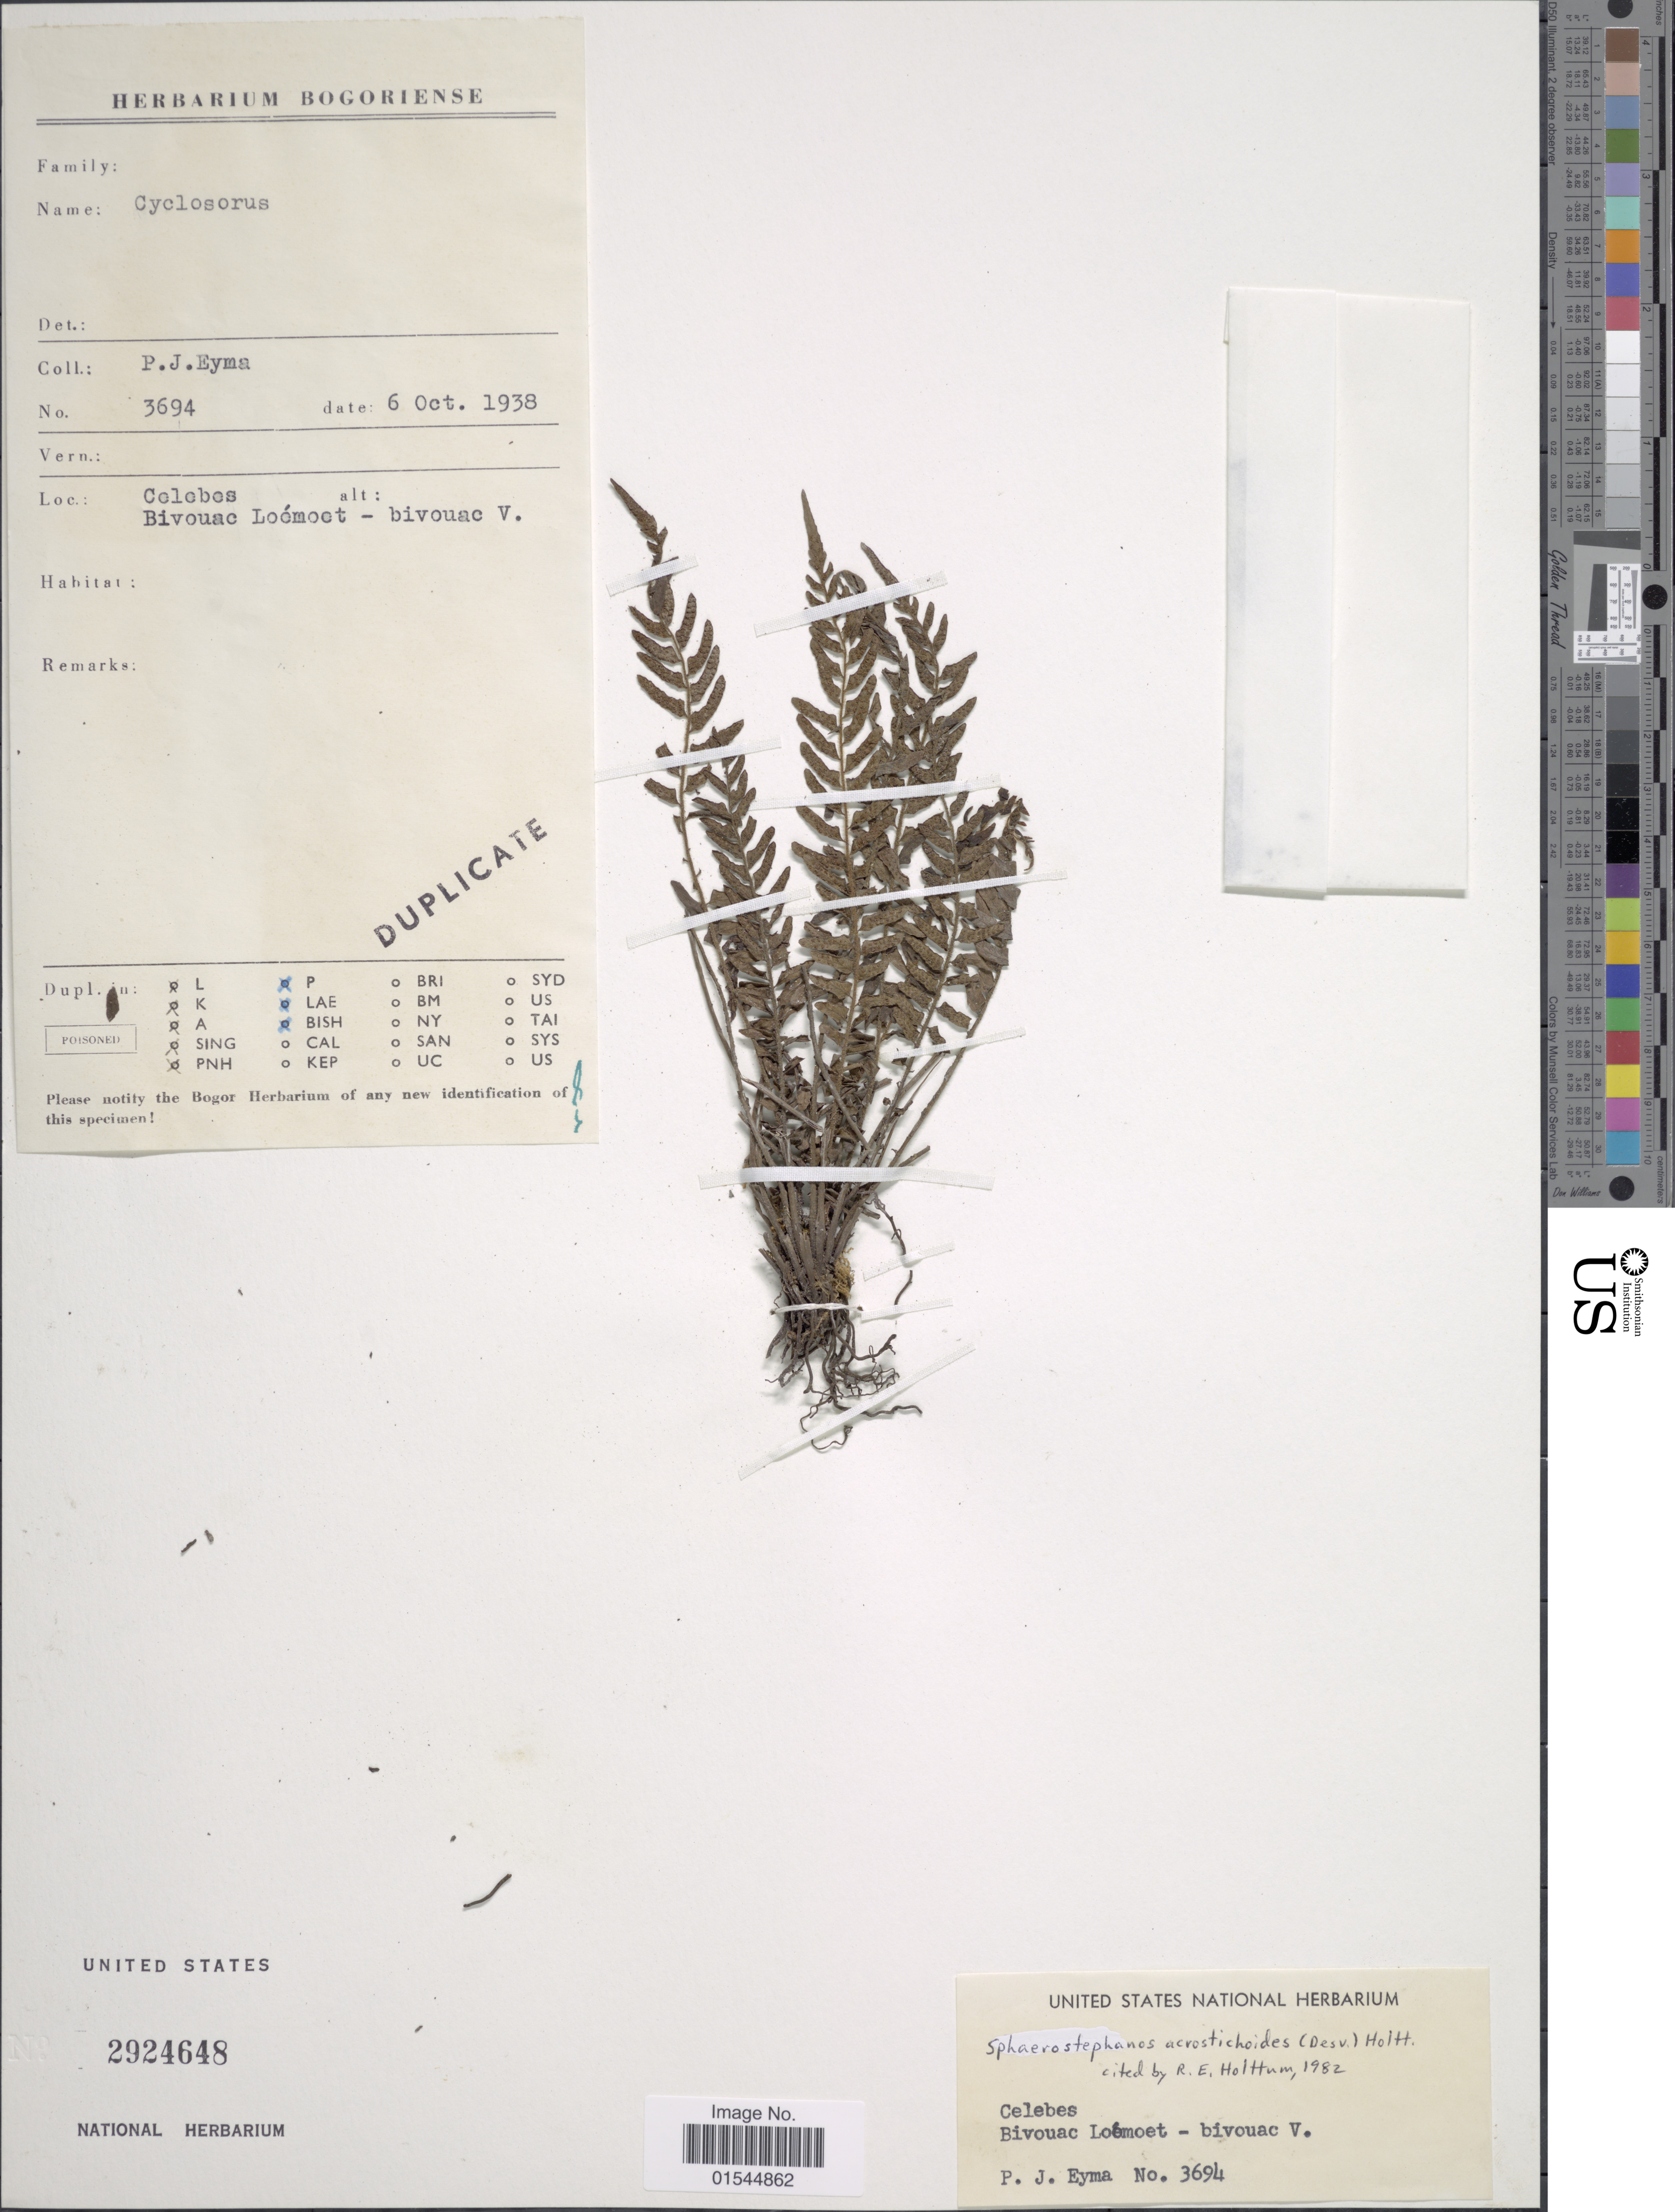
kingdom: Plantae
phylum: Tracheophyta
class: Polypodiopsida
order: Polypodiales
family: Thelypteridaceae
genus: Sphaerostephanos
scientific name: Sphaerostephanos acrostichoides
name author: (Desv.) Holttum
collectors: P. J. Eyma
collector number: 3694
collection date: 1938-10-06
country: Indonesia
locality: Celebes, Bivouac Loemoet-bivouac V.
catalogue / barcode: US 2924648